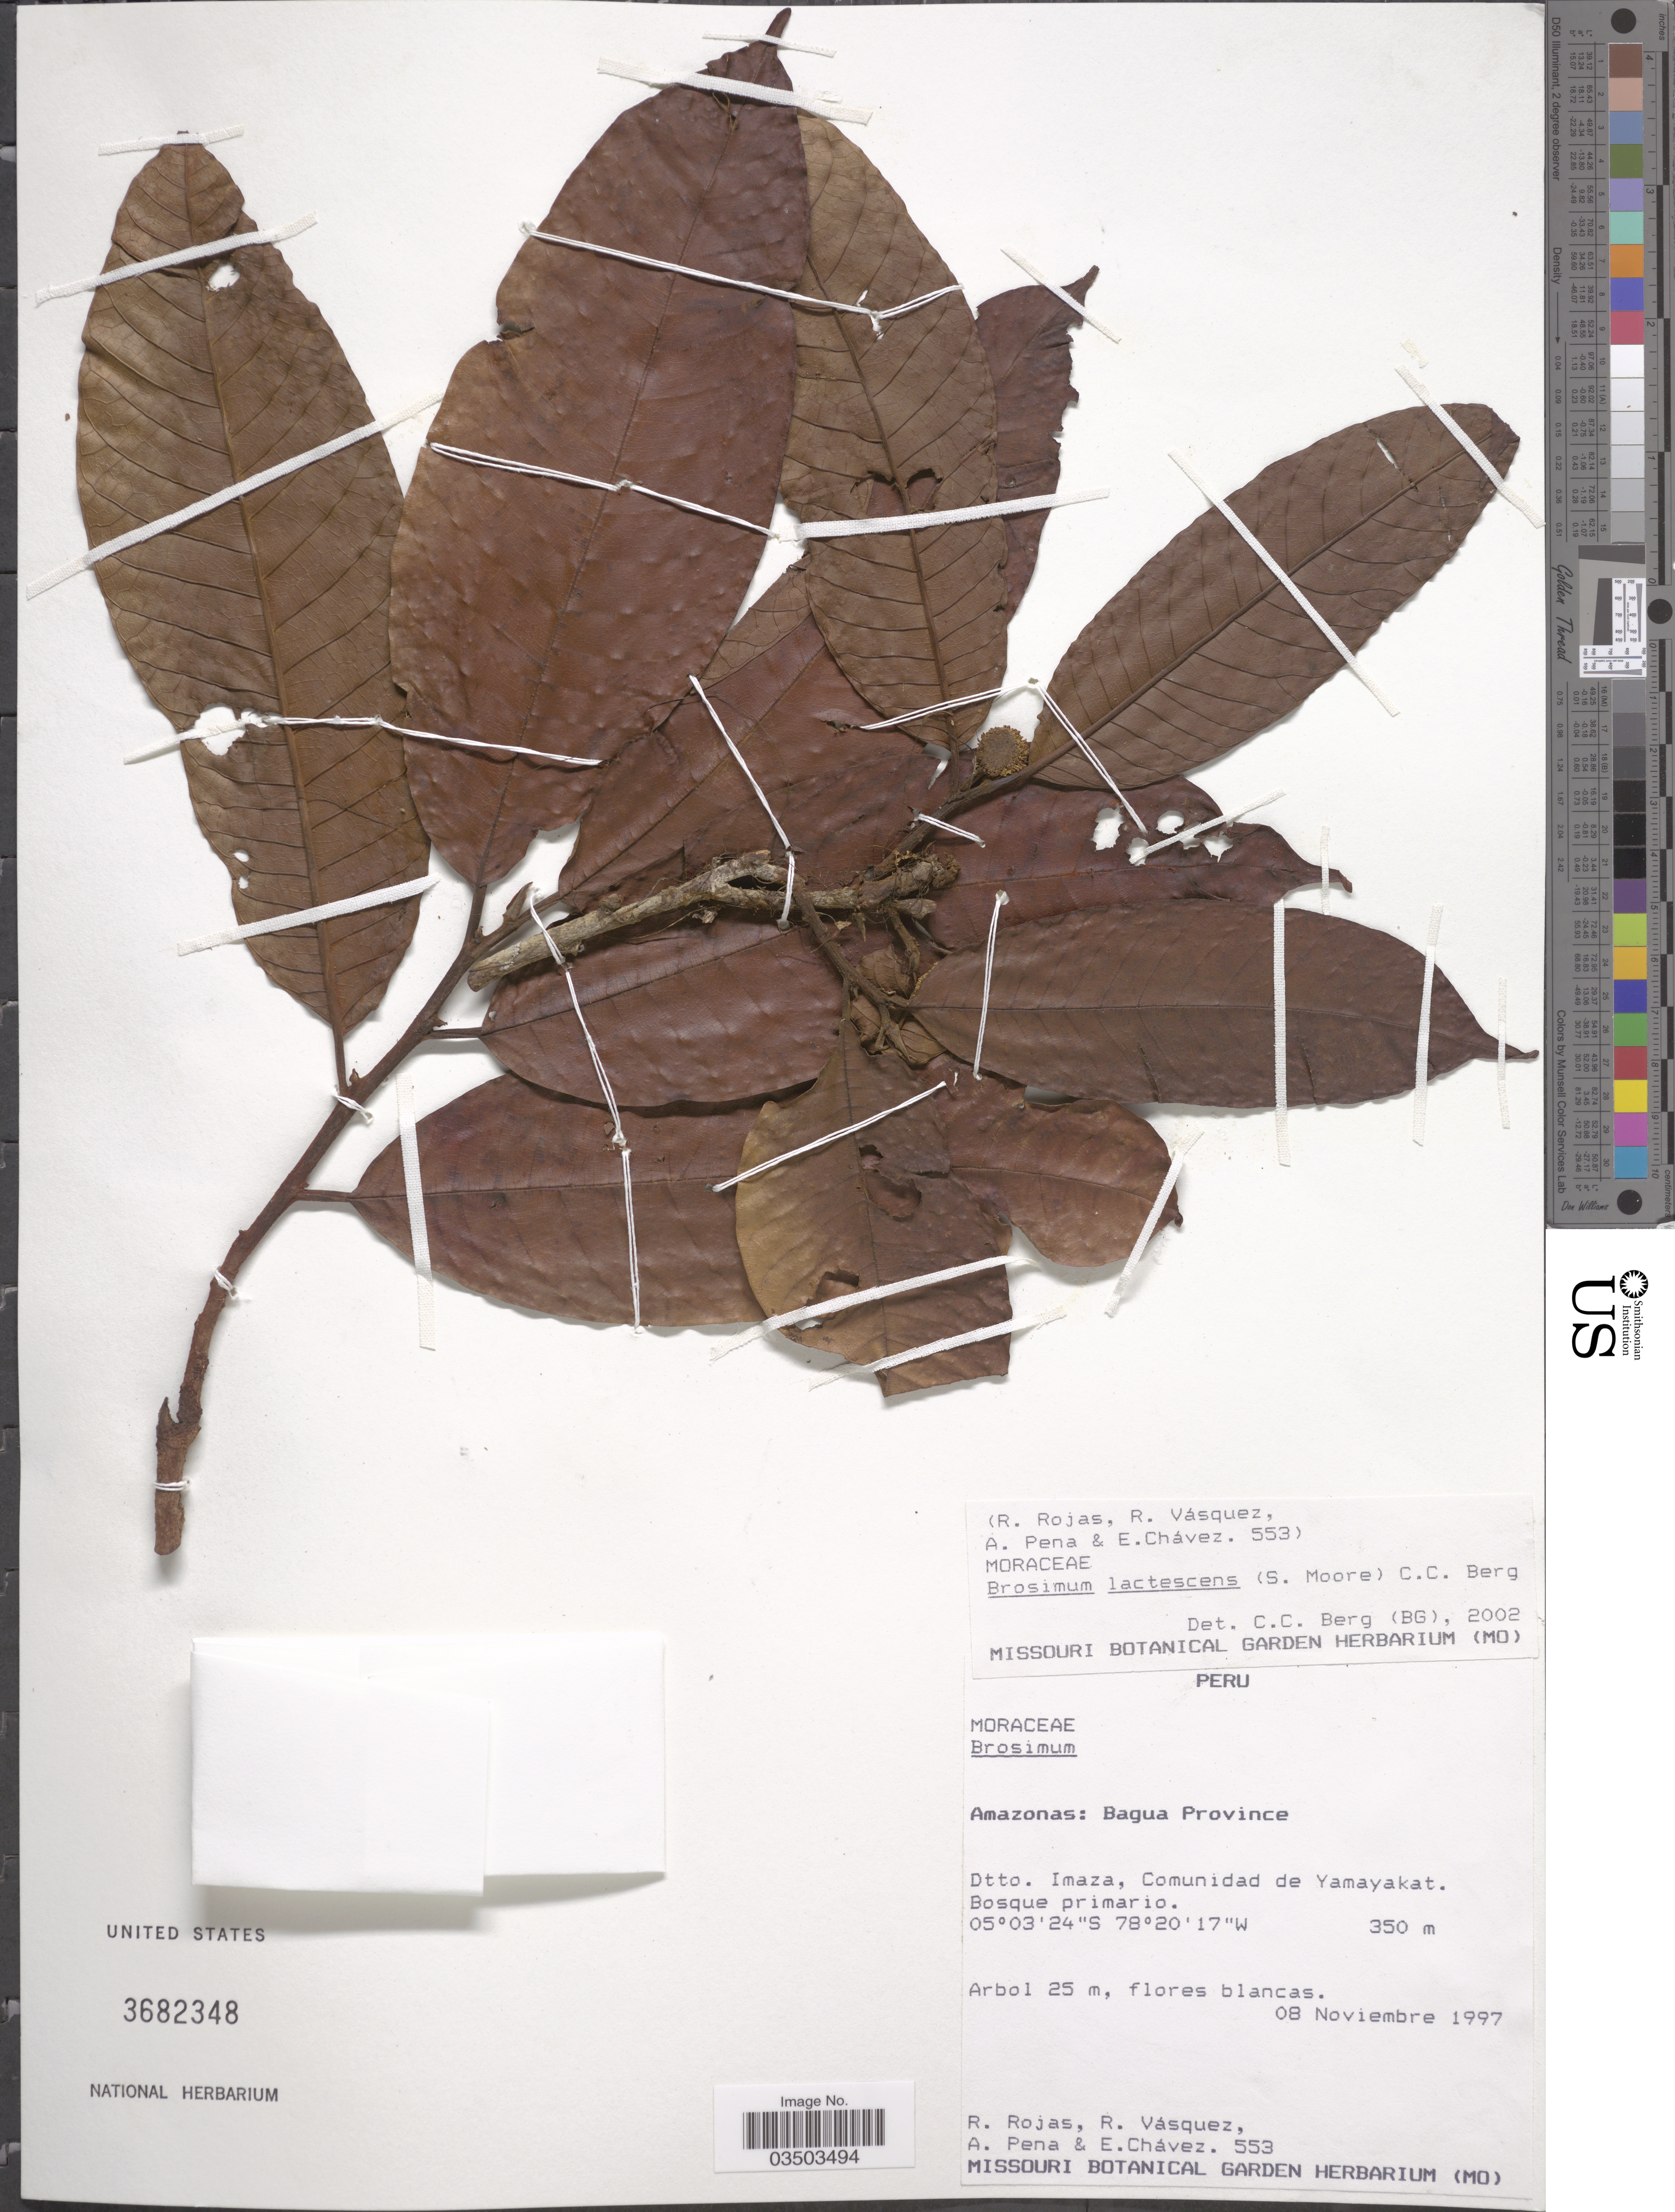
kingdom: Plantae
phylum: Tracheophyta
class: Magnoliopsida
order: Rosales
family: Moraceae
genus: Brosimum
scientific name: Brosimum lactescens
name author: (S. Moore) C.C. Berg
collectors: R. Rojas, R. Vásquez, A. Pena & E. Chávez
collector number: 553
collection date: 1997-11-08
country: Peru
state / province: Amazonas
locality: Bagua Province. Dtto. Imaza, Comunidad de Yamayakat.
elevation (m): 350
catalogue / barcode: US 3682348